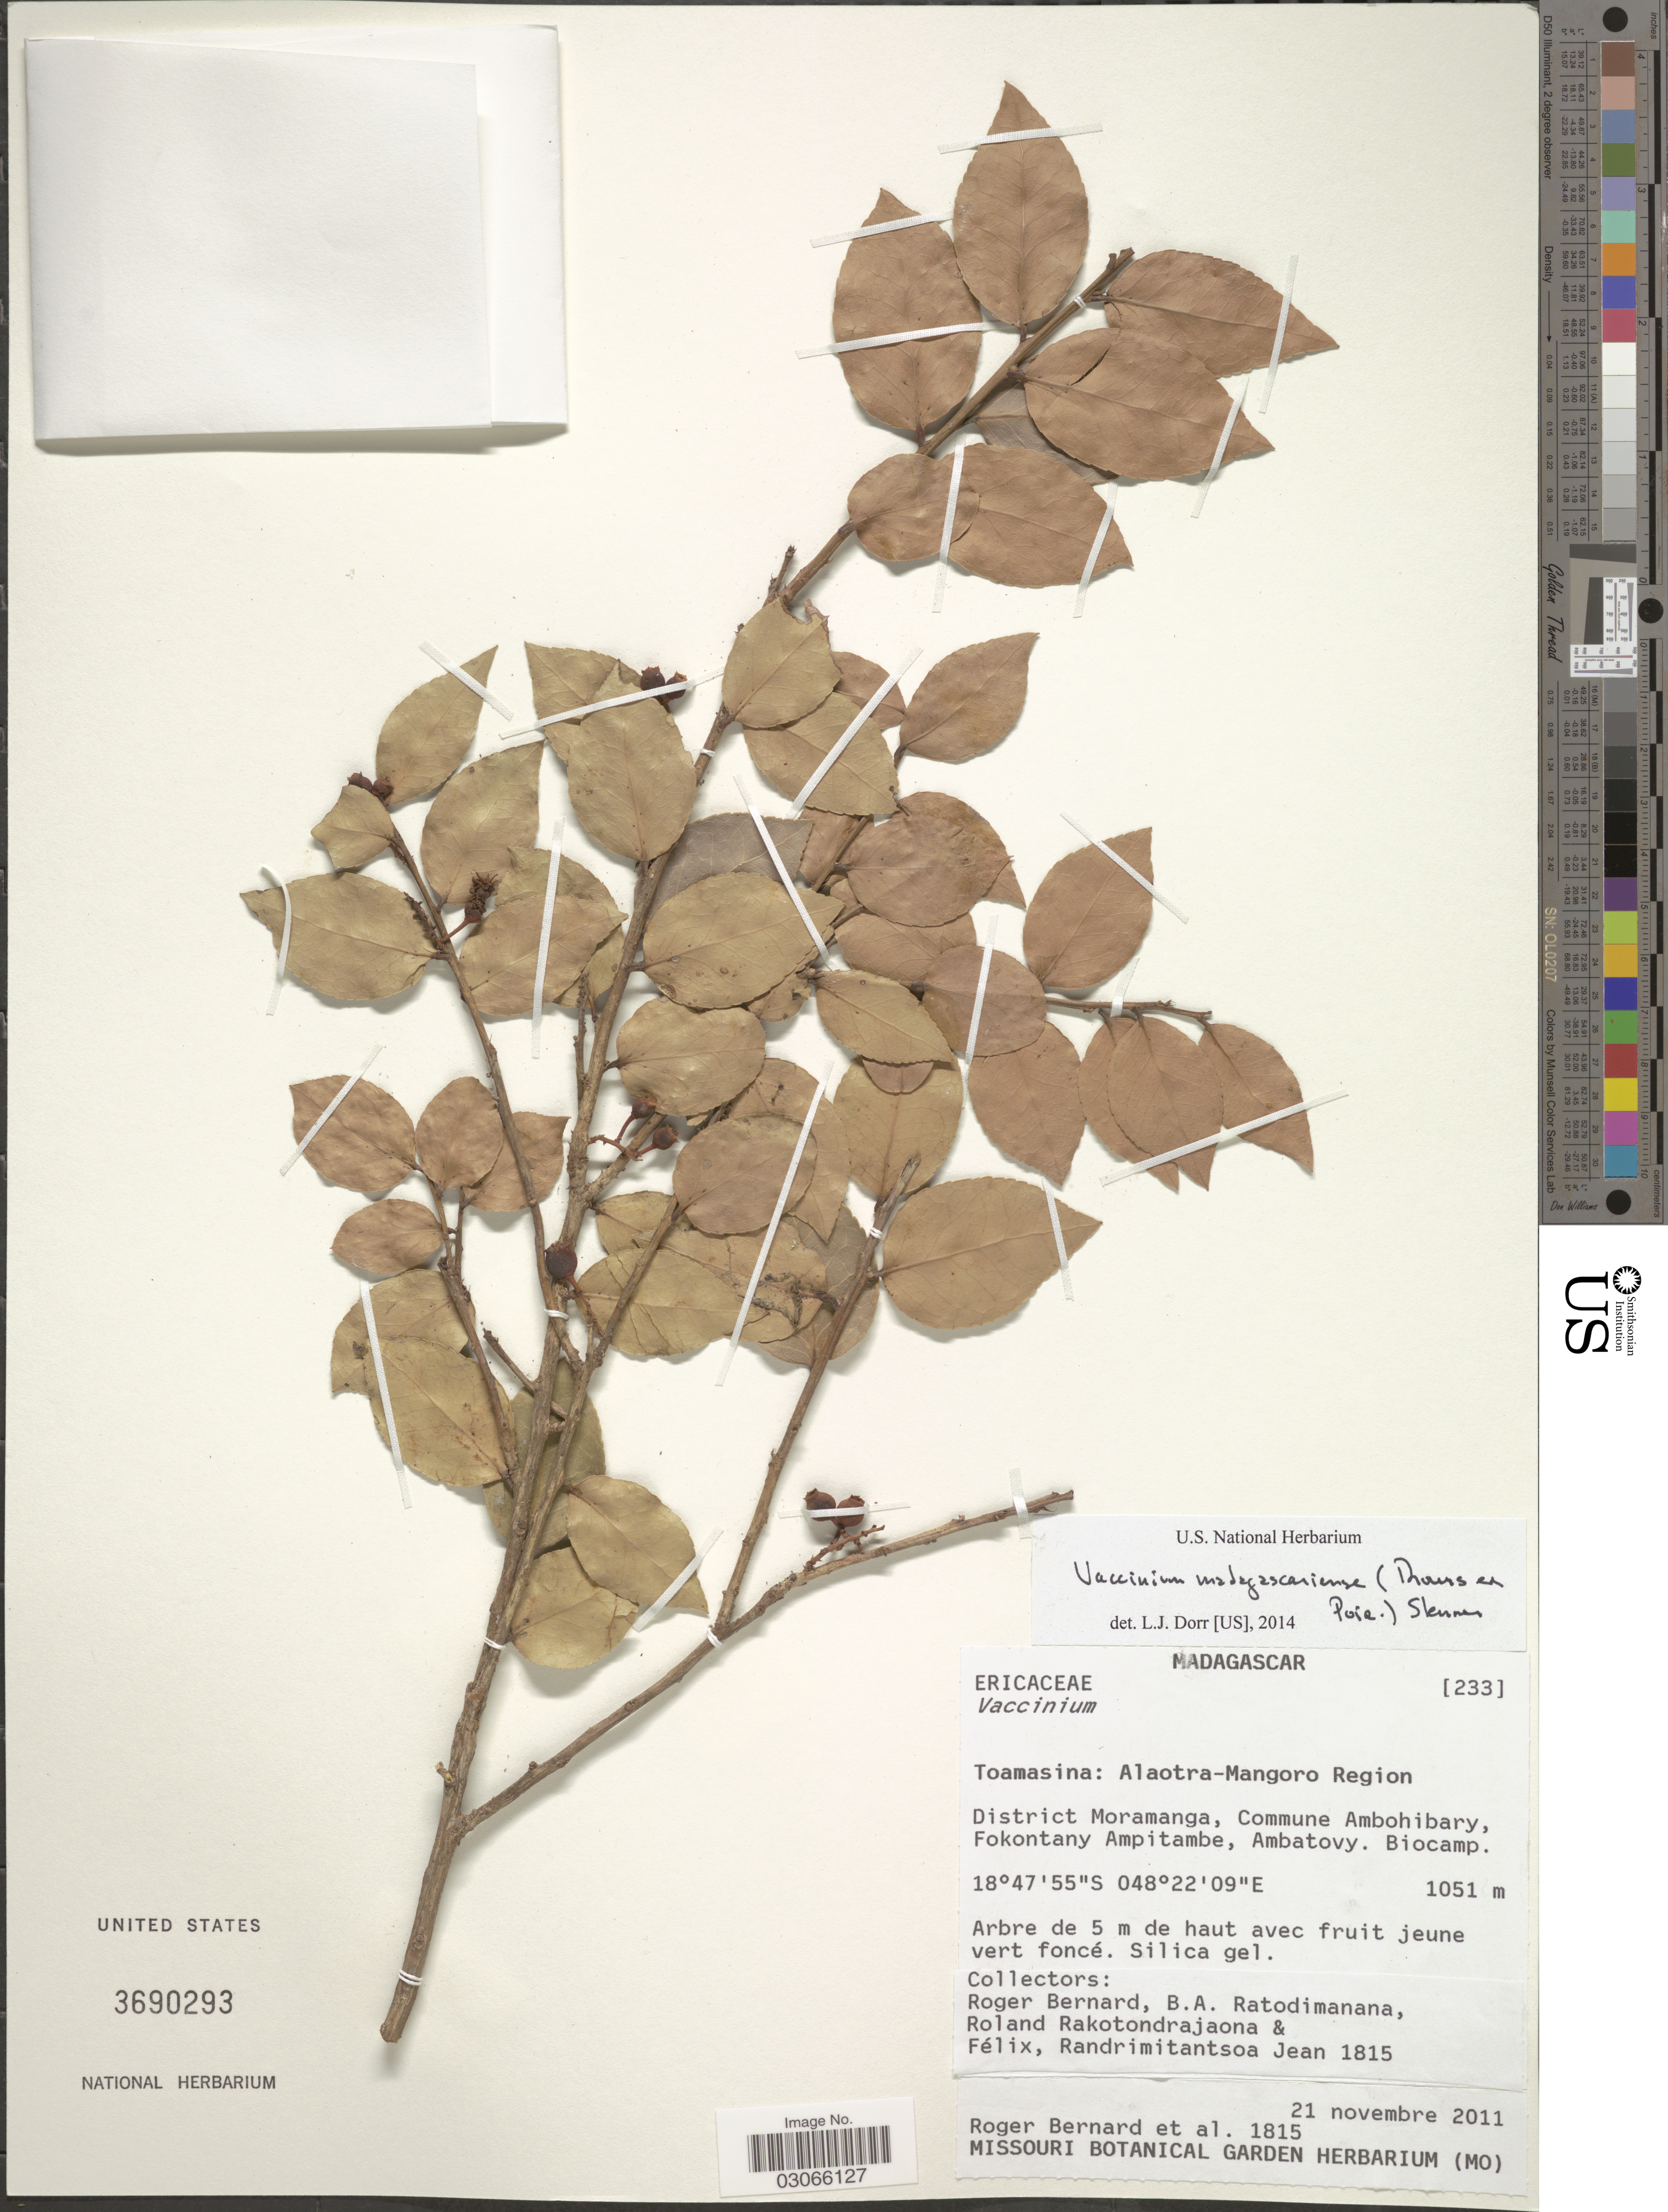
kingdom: Plantae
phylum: Tracheophyta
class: Magnoliopsida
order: Ericales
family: Ericaceae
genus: Vaccinium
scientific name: Vaccinium madagascariense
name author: (Thou. ex Poir.) Sleumer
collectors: R. Bernard, B. Ratodimanana, R. Rakotondrajaona, -- Felix & R. Jean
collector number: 1815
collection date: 2011-11-21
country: Madagascar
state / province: Alaotra Mangoro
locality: Alaotra-Mangoro Region, District Moramanga, Commune Ambohibary, Fokontany Ampitambe, Ambatovy.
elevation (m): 1051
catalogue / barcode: US 3690293